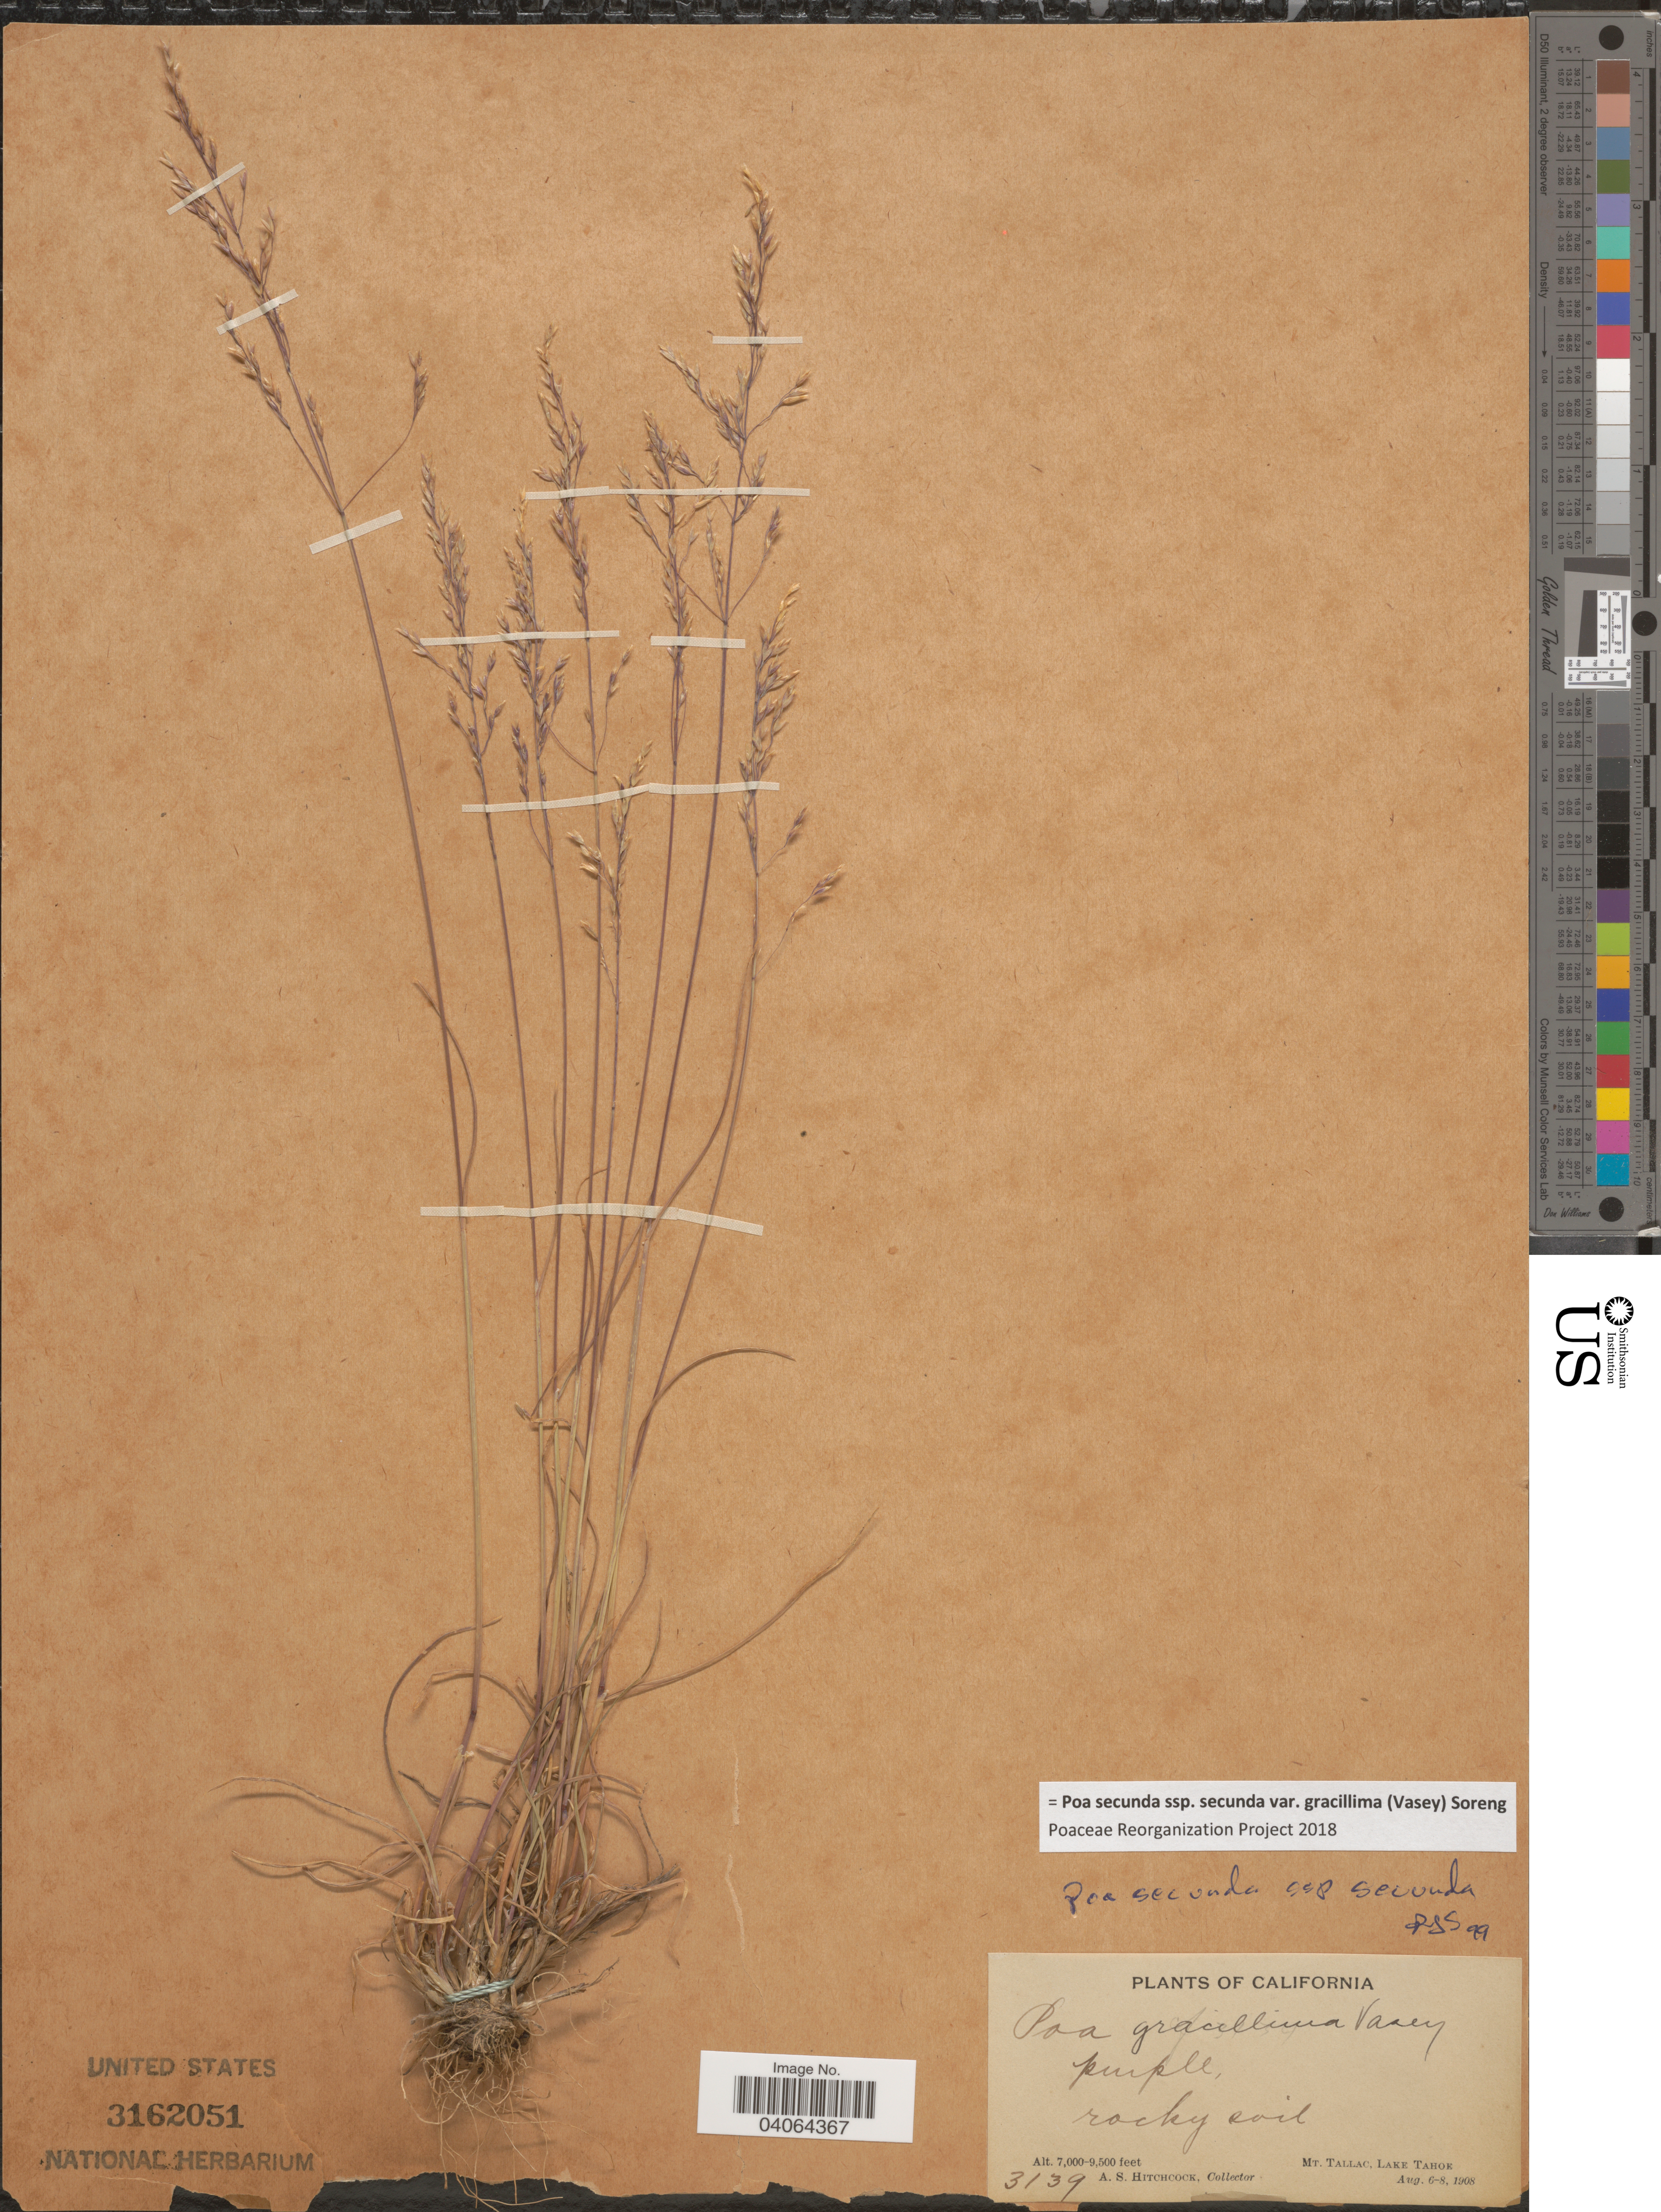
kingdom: Plantae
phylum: Tracheophyta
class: Liliopsida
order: Poales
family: Poaceae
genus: Poa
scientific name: Poa secunda subsp. secunda var. gracillima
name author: (Vasey) Soreng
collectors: A. S. Hitchcock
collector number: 3139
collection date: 1908-08-06/1908-08-08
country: United States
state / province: California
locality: Mt. Tallac, Lake Tahoe.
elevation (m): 2134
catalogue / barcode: US 3162051